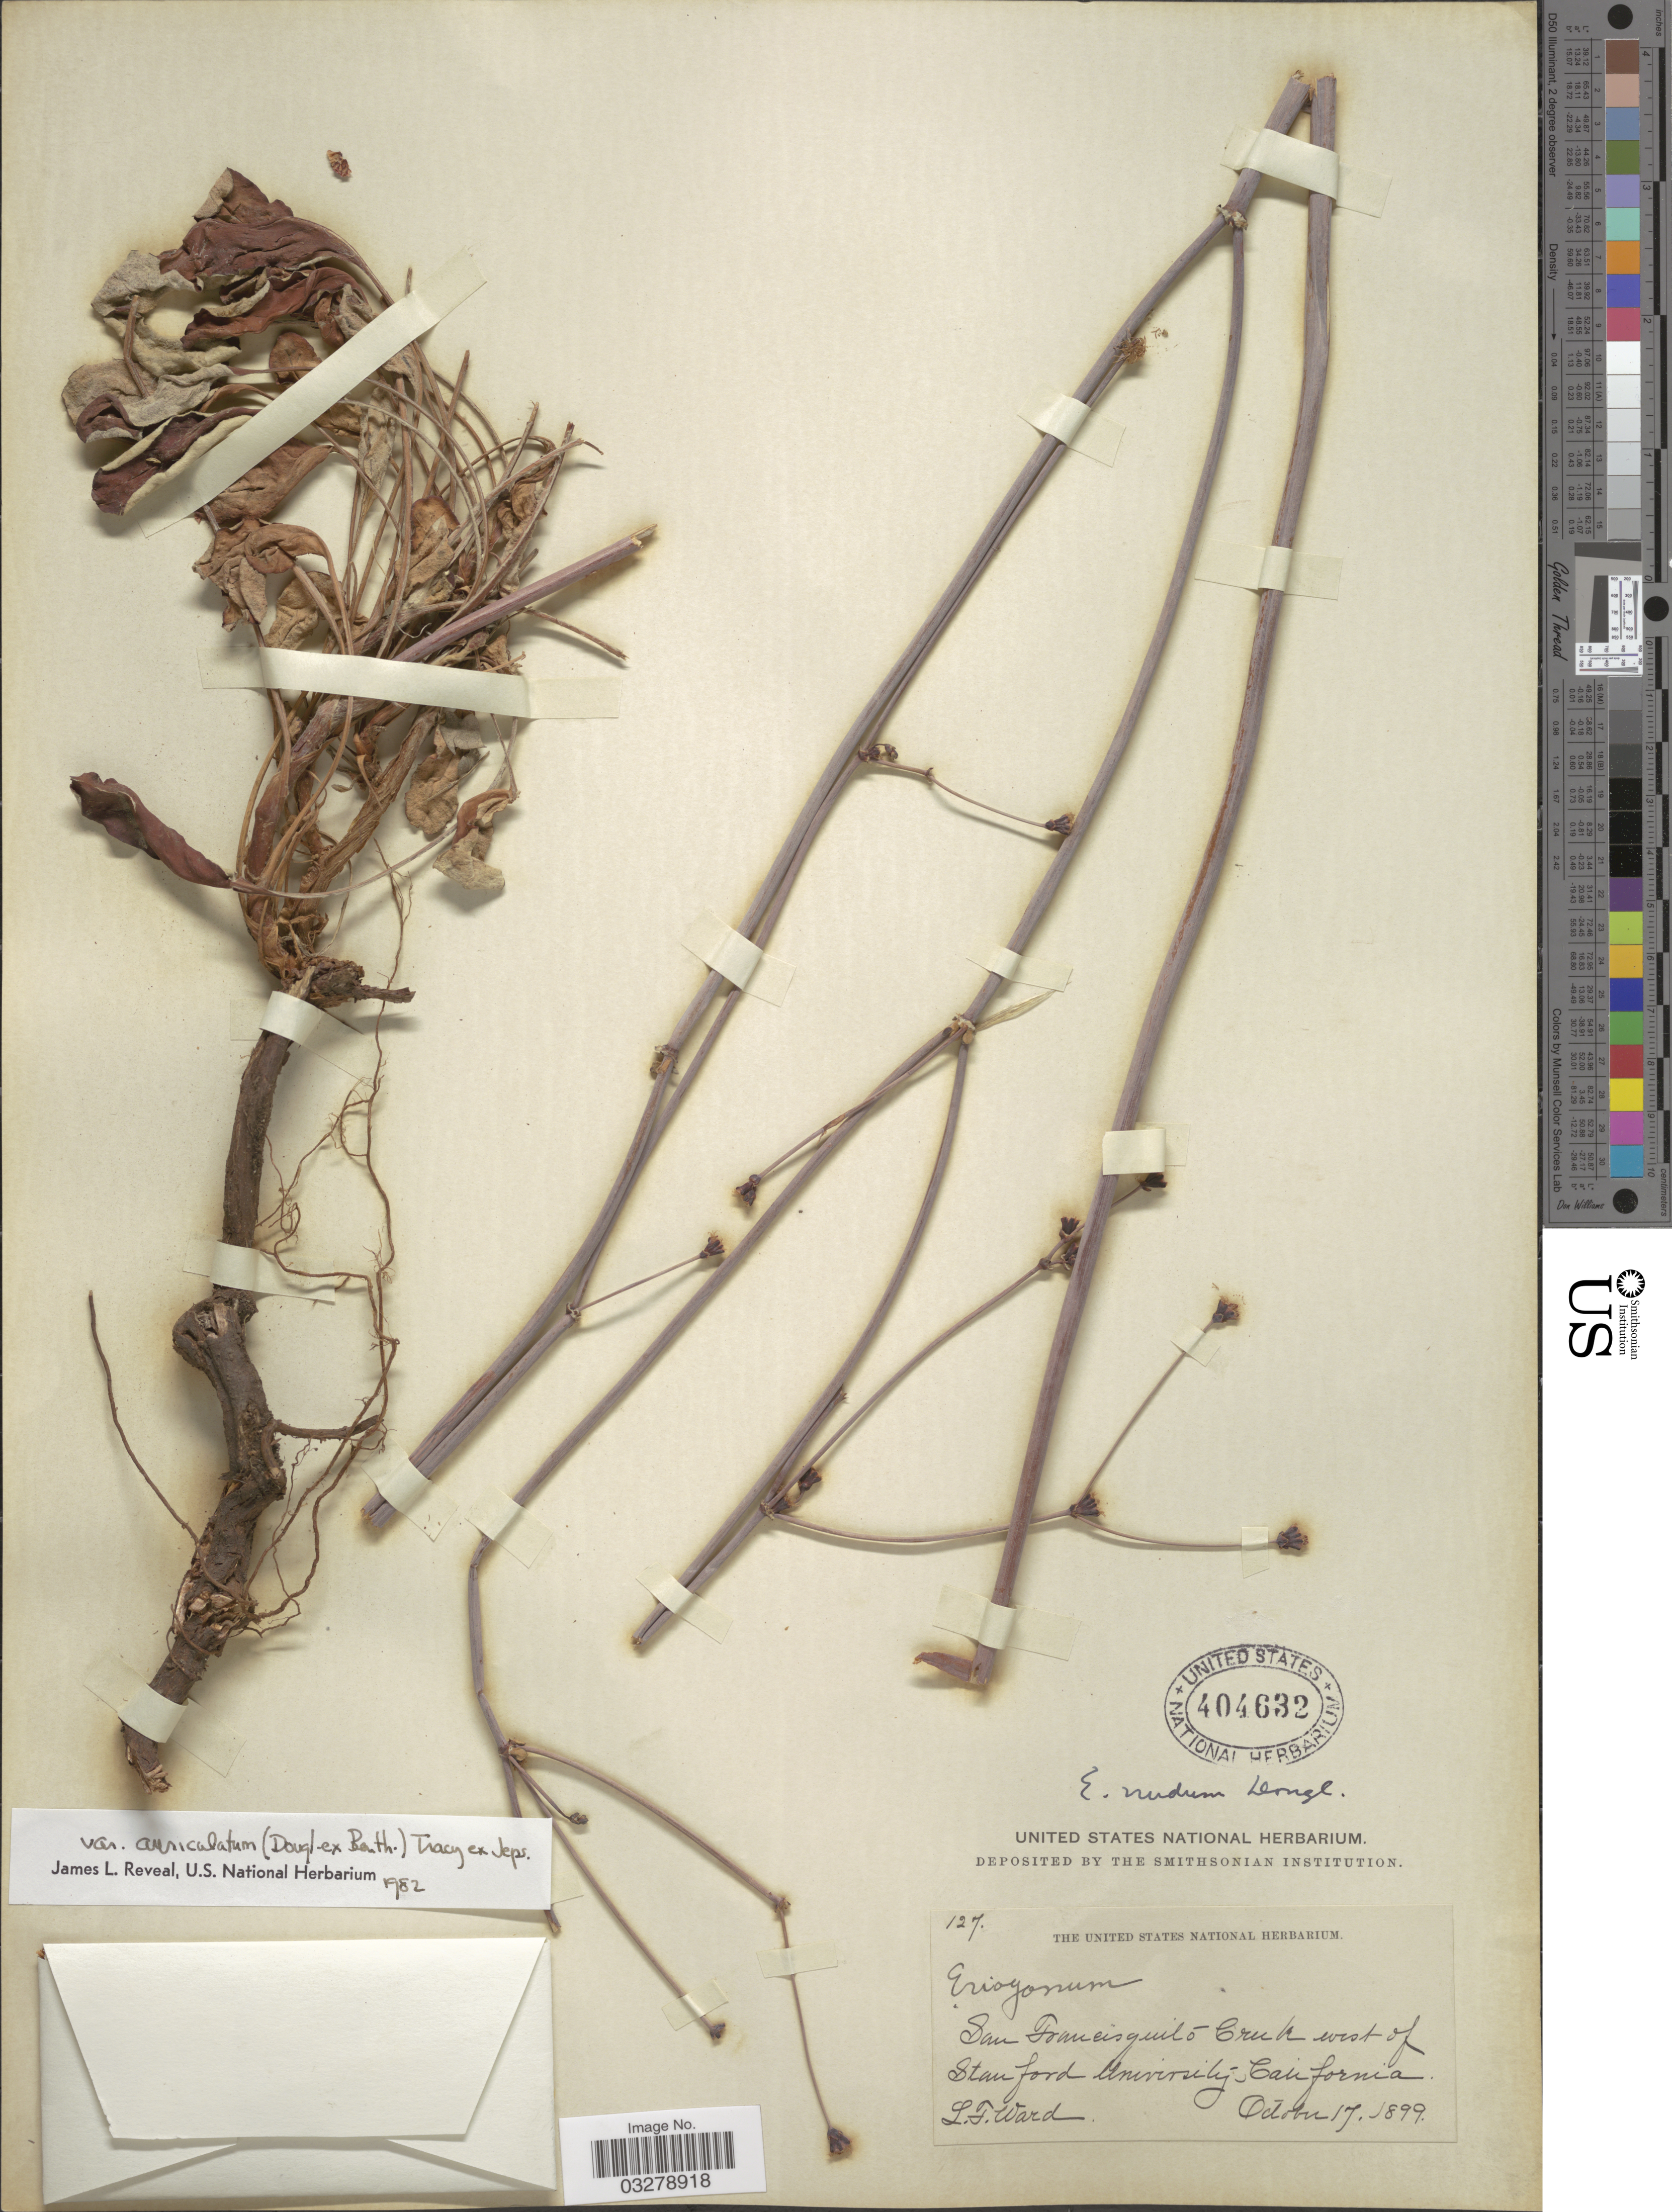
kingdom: Plantae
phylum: Tracheophyta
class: Magnoliopsida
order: Caryophyllales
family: Polygonaceae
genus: Eriogonum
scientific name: Eriogonum nudum var. auriculatum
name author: (Benth.) Tracy ex Jeps.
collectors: L. Ward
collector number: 127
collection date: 1899-10-17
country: United States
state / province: California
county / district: Santa Clara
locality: San Francisquito Creek west of Stanford University.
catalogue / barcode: US 404632